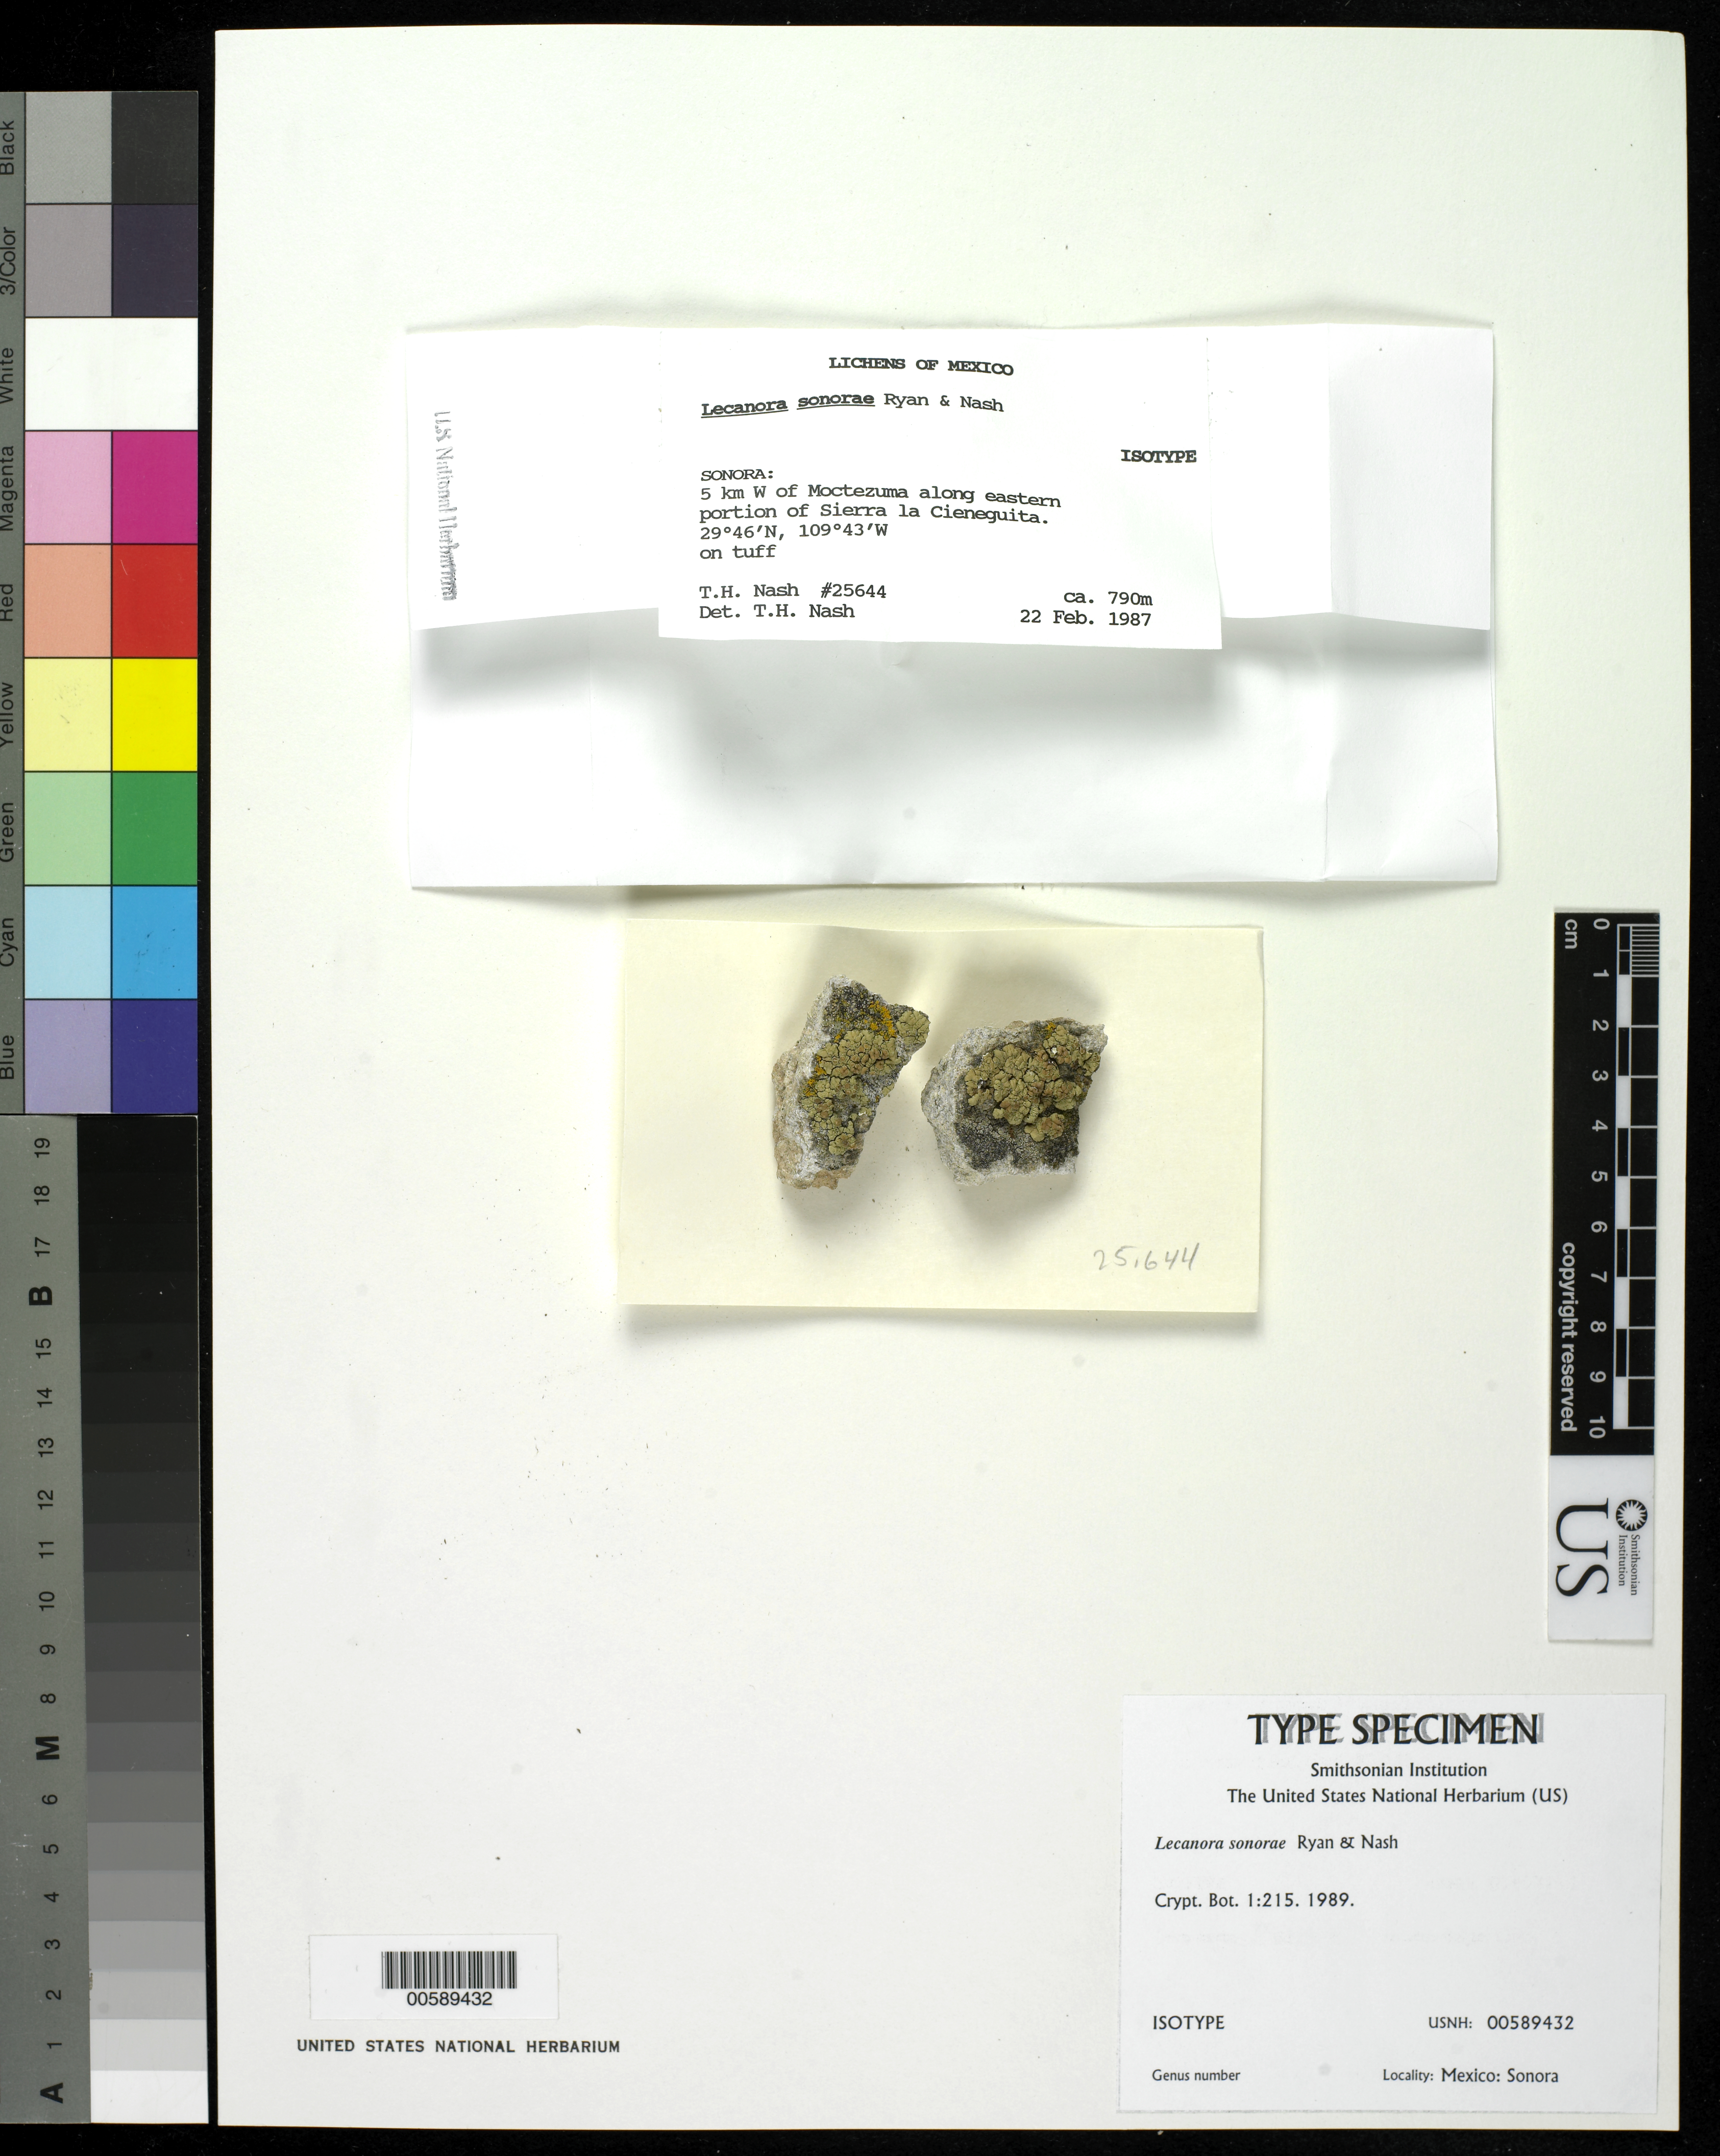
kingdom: Fungi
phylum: Ascomycota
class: Lecanoromycetes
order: Lecanorales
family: Lecanoraceae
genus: Lecanora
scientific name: Lecanora sonorae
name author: B.D. Ryan & T.H. Nash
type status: Isotype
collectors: T. H. Nash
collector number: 25644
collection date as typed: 22 Feb 1987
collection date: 1987-02-22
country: Mexico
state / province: Sonora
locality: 5 km W of Moctezuma along eastern portion of Sierra La Cieneguita.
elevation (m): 790